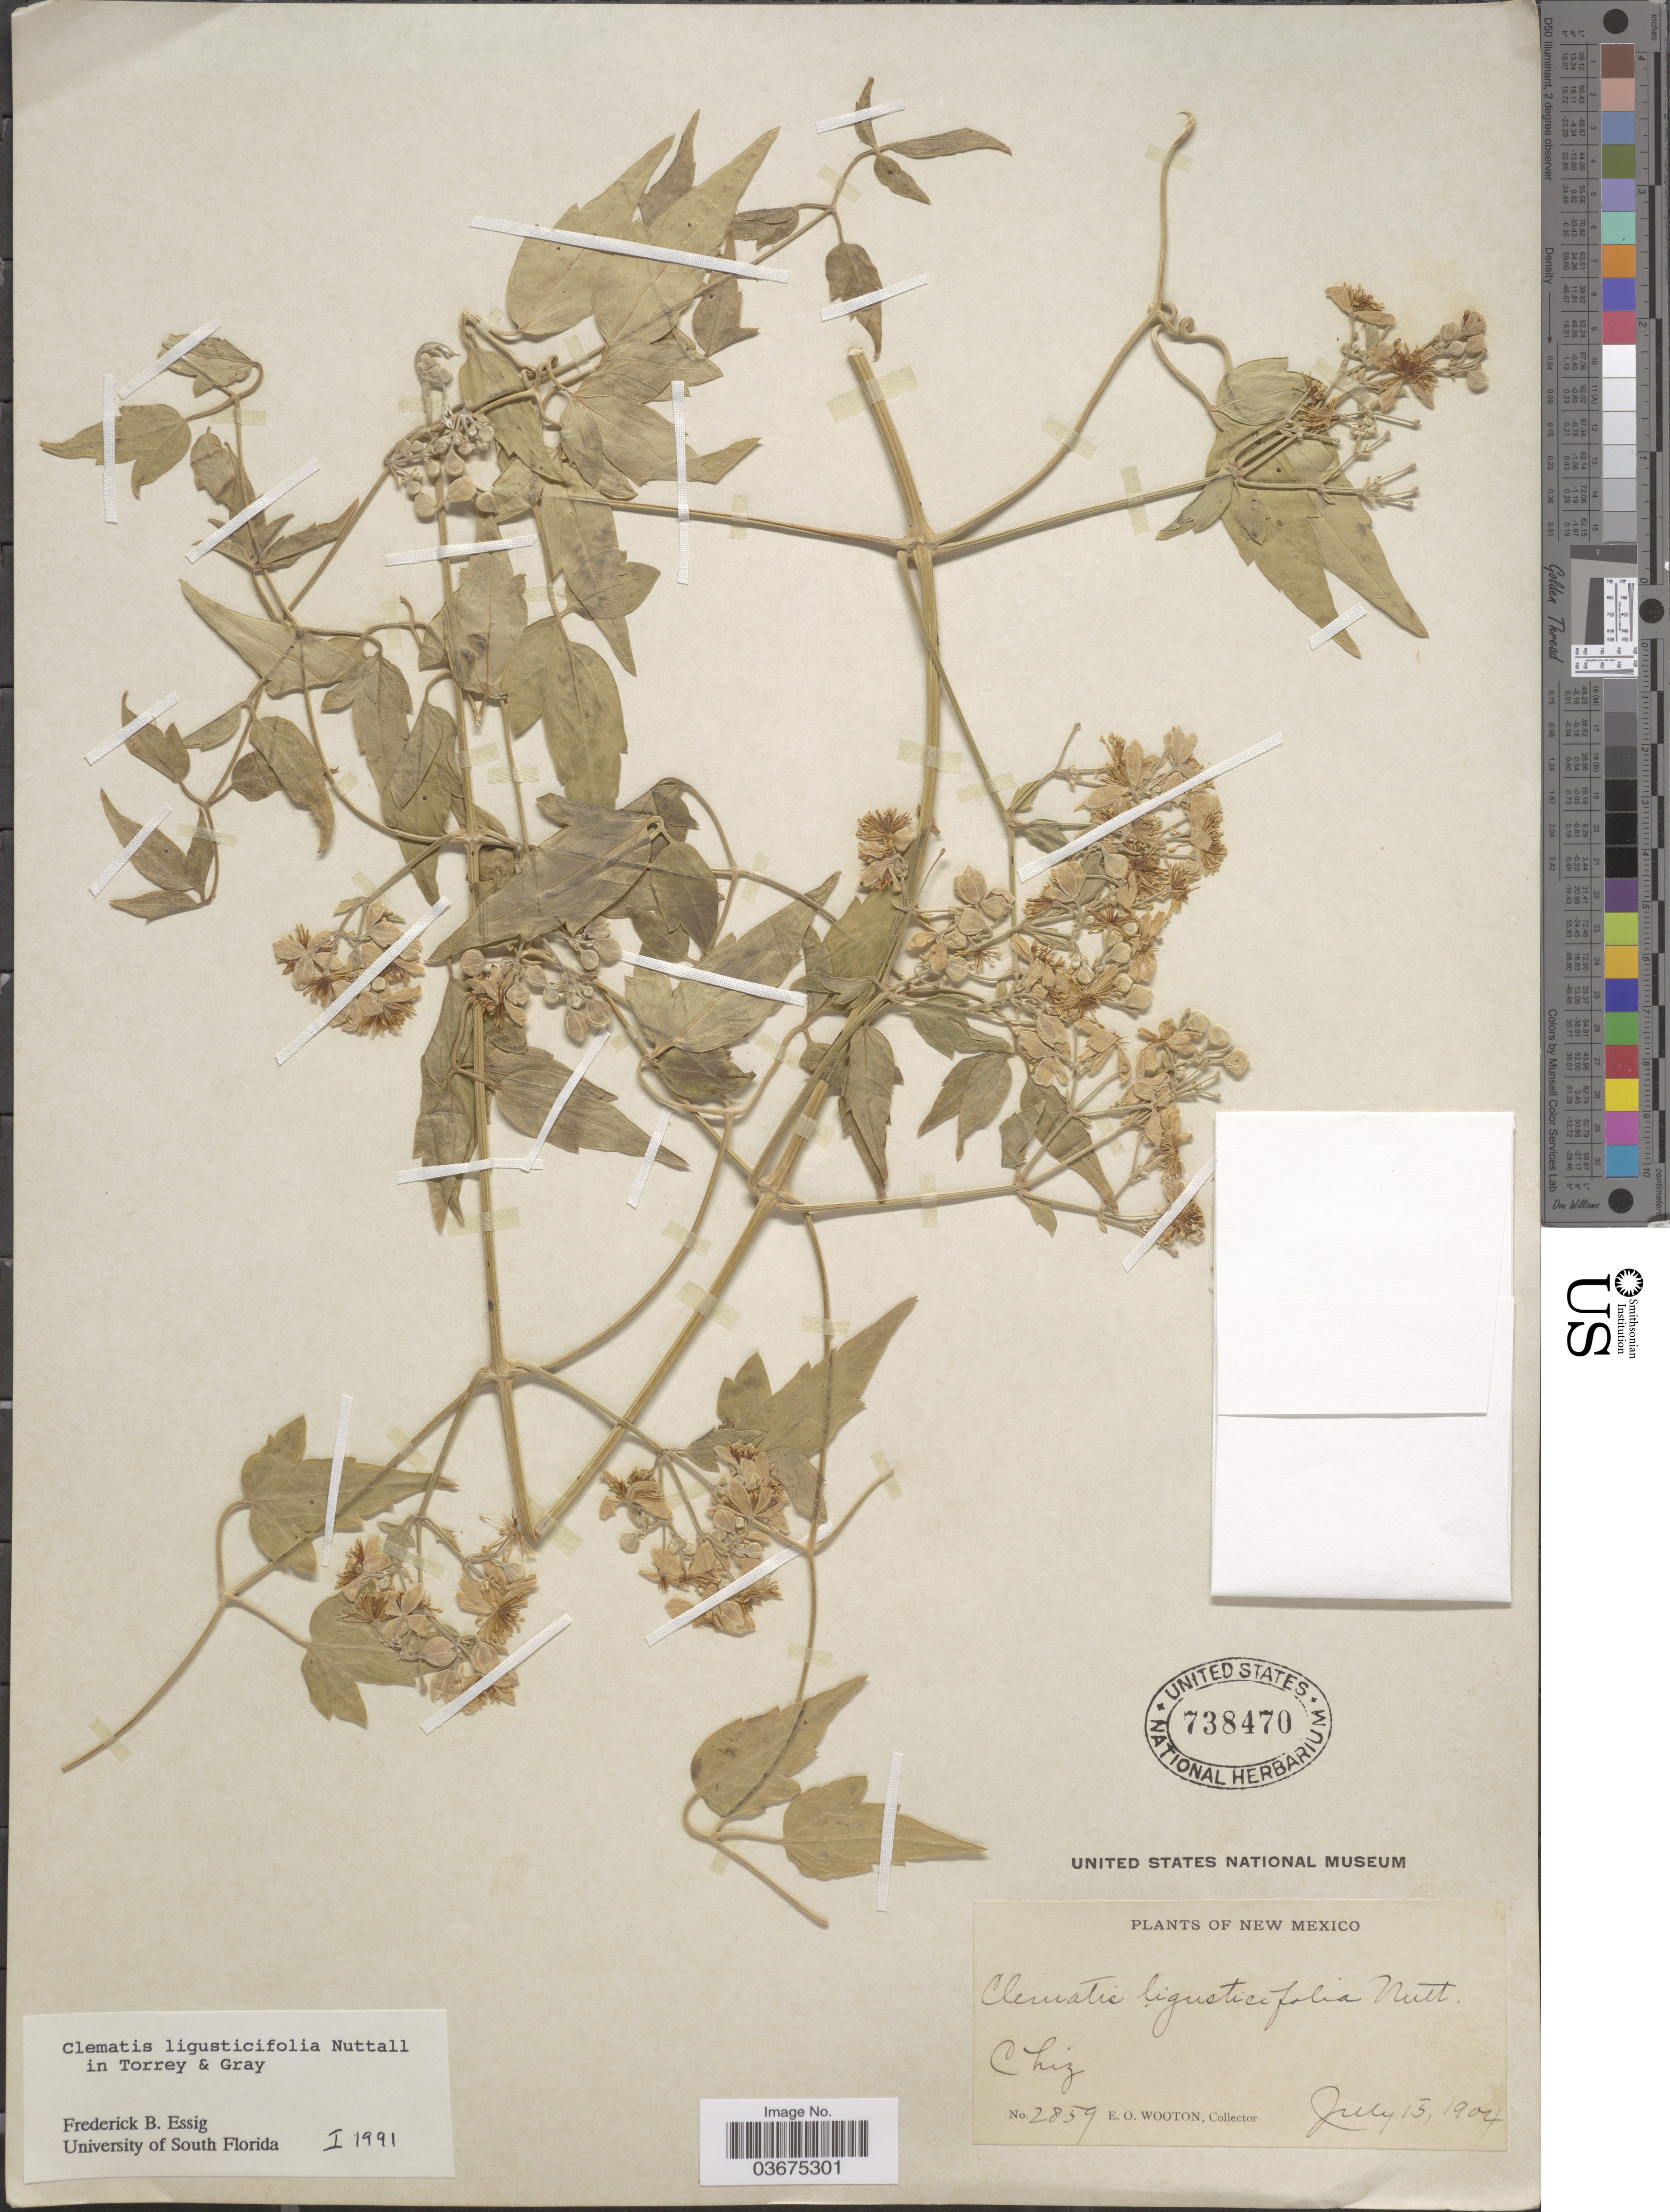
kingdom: Plantae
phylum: Tracheophyta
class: Magnoliopsida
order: Ranunculales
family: Ranunculaceae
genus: Clematis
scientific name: Clematis ligusticifolia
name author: Nutt.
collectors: E. O. Wooton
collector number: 2859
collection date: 1904-07-15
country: United States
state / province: New Mexico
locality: Chiz.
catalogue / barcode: US 738470